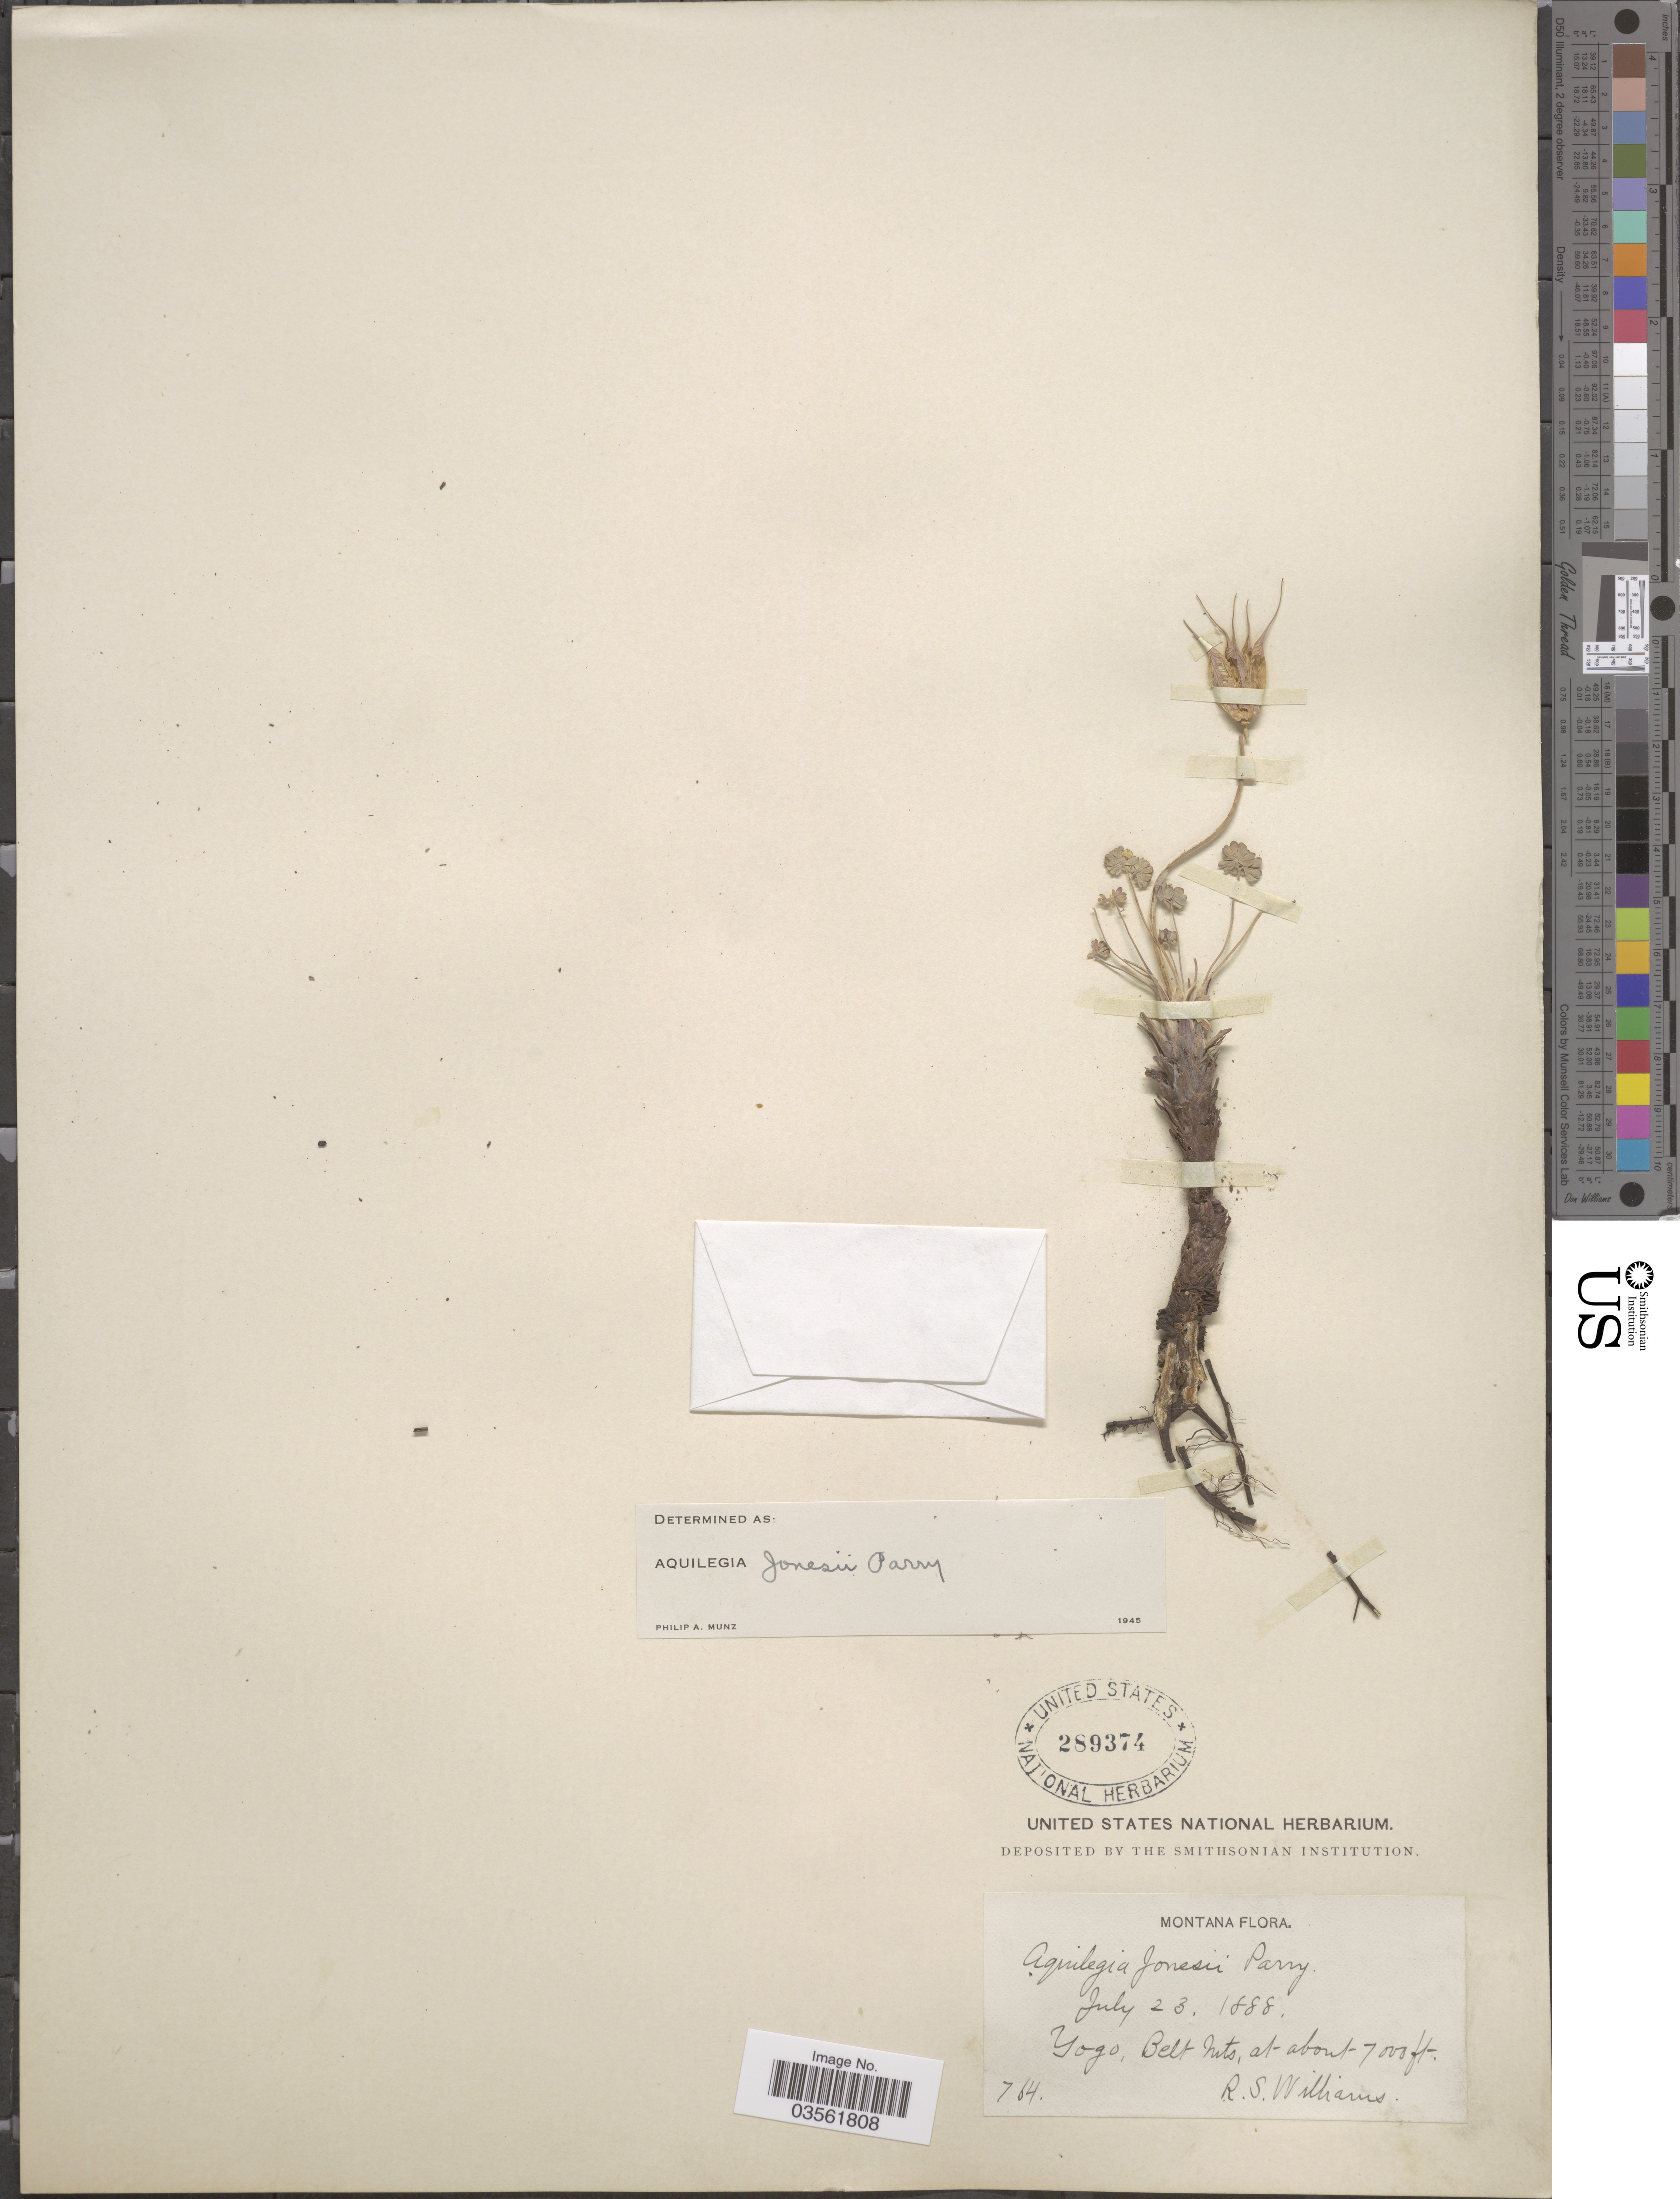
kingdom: Plantae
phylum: Tracheophyta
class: Magnoliopsida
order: Ranunculales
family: Ranunculaceae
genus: Aquilegia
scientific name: Aquilegia jonesii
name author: Parry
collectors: R. S. Williams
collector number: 764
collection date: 1888-07-23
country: United States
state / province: Montana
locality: Yogo, Belt Mts.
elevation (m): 2134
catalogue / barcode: US 289374